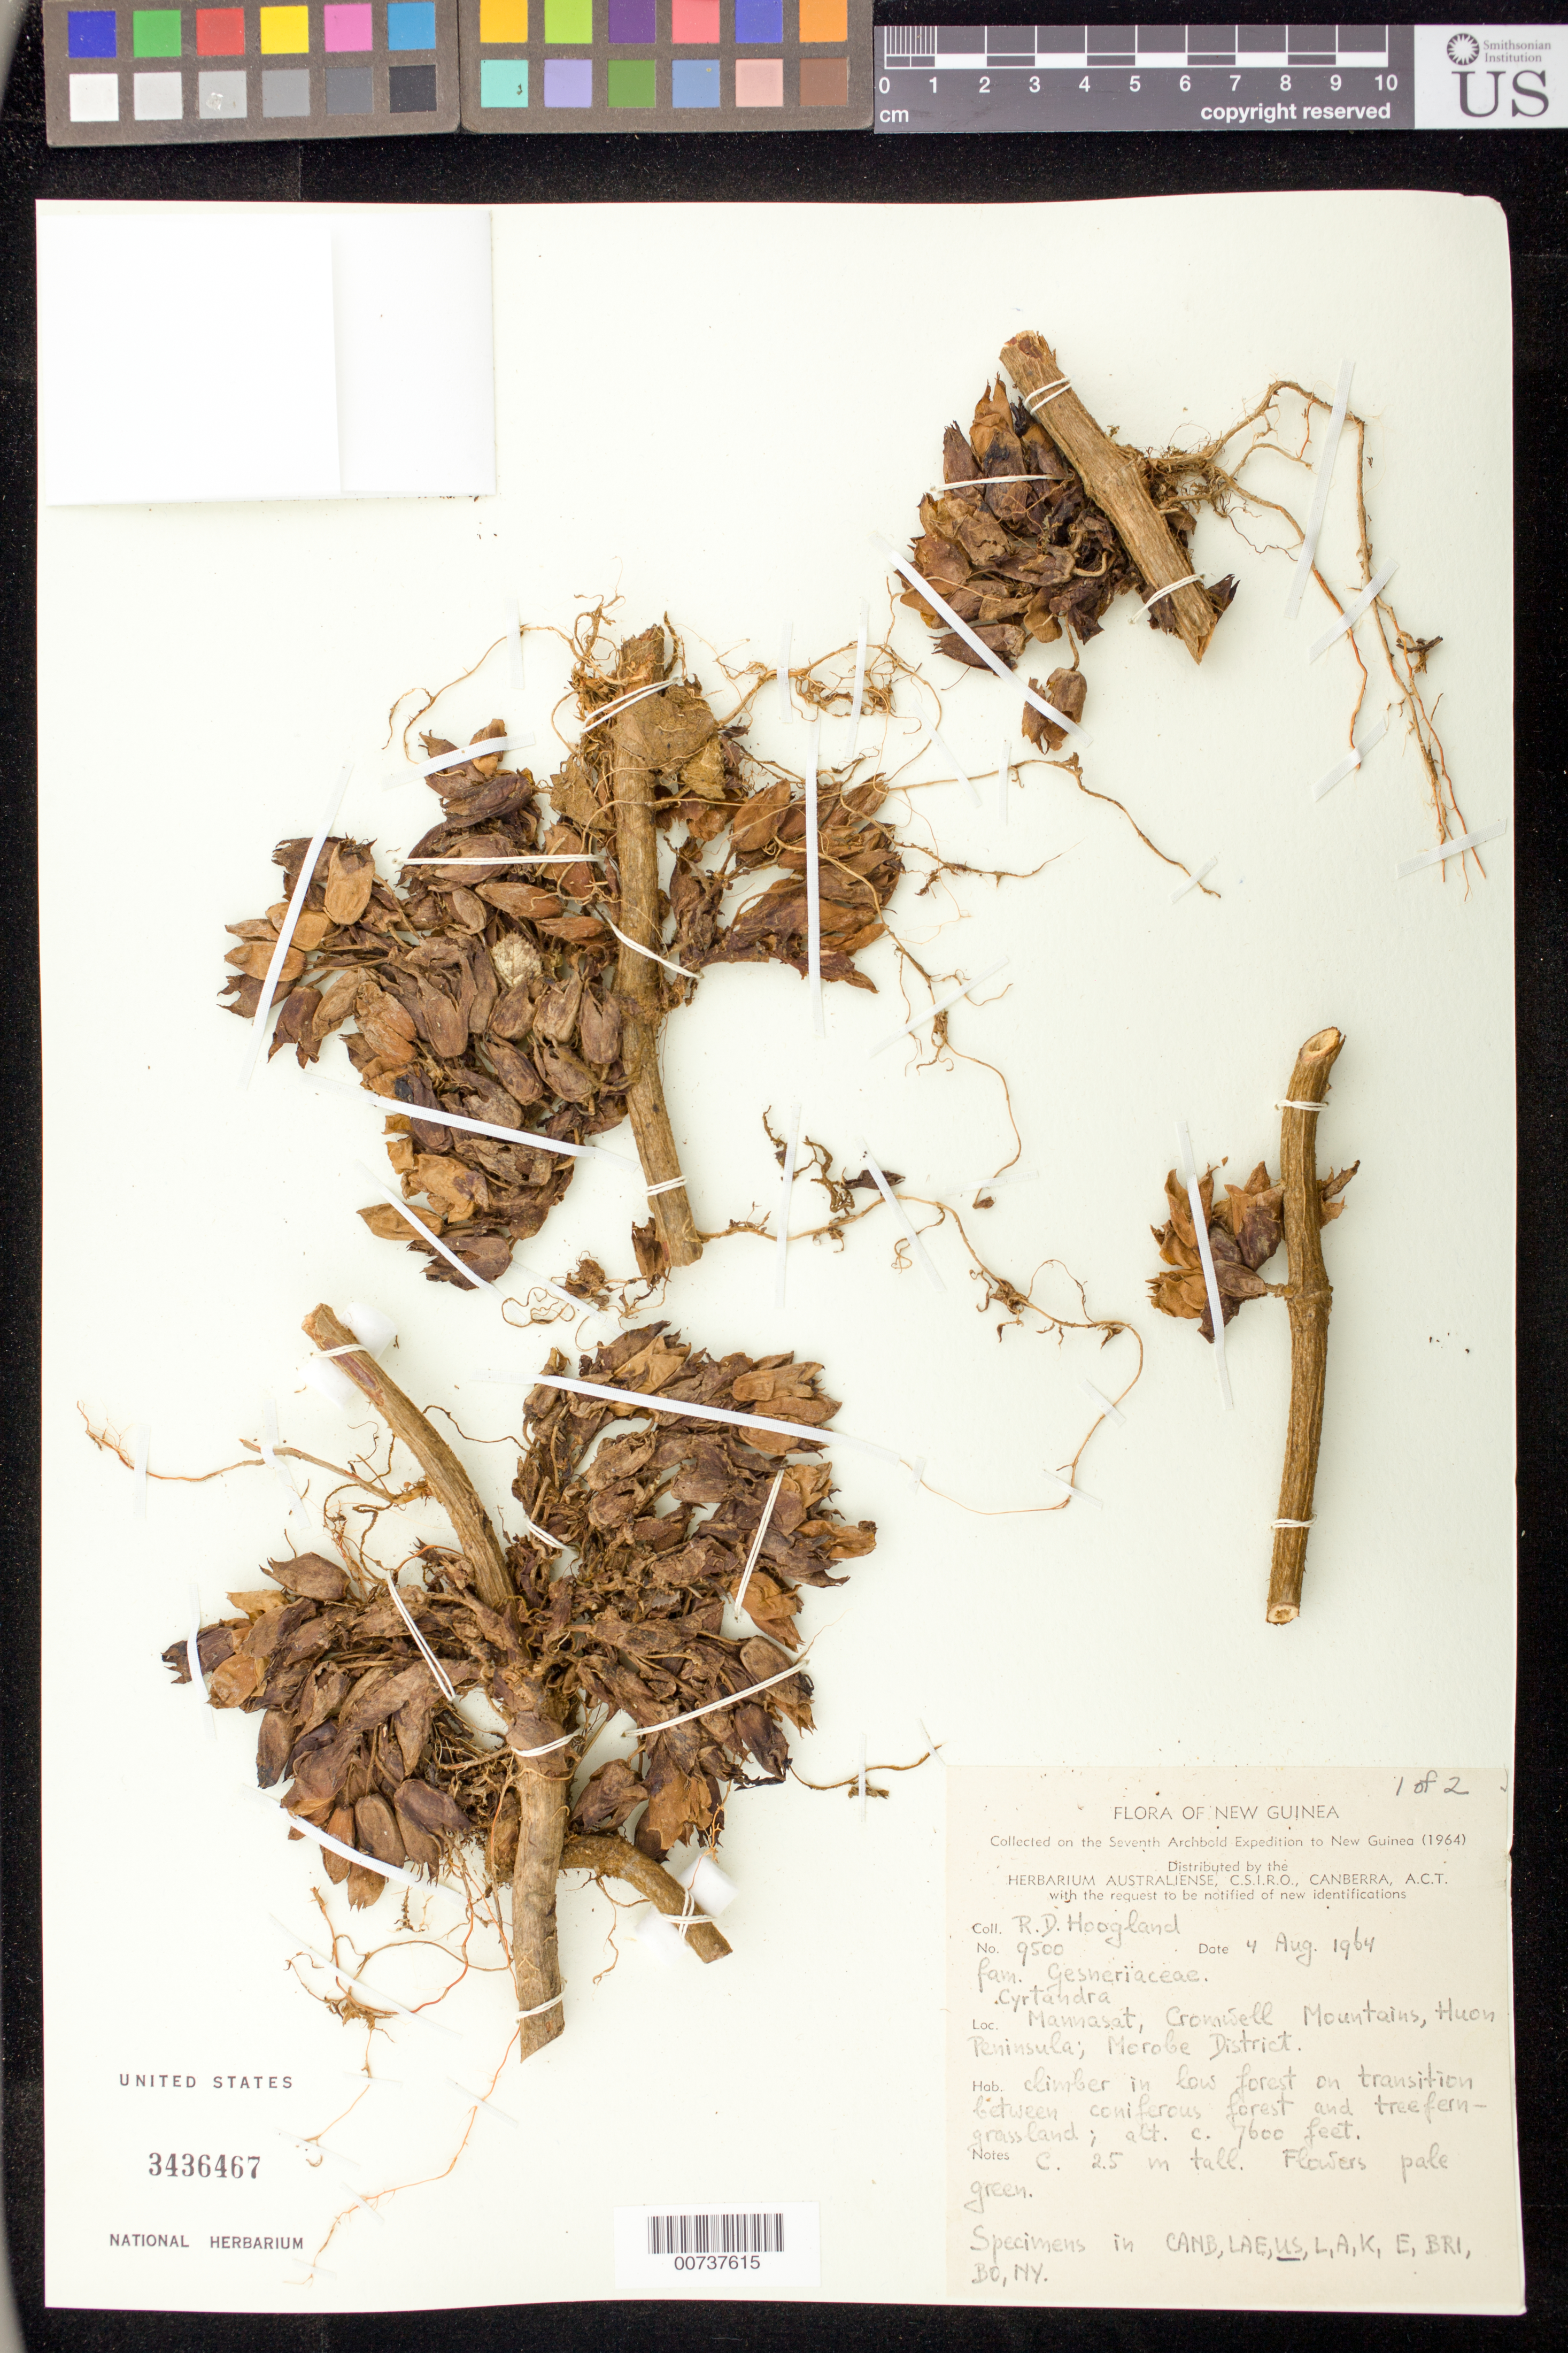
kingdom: Plantae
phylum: Tracheophyta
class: Magnoliopsida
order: Lamiales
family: Gesneriaceae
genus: Cyrtandra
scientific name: Cyrtandra sp.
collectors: R. D. Hoogland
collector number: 9500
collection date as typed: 04 Aug 1964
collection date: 1964-08-04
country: Papua New Guinea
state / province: Morobe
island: New Guinea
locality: Mannasat, Cromwell Mountains, Huon Peninsula; Morobe District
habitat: Climber in in low forest on transition between coniferous forest and treefern-grassland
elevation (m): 2316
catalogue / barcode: US 3436467